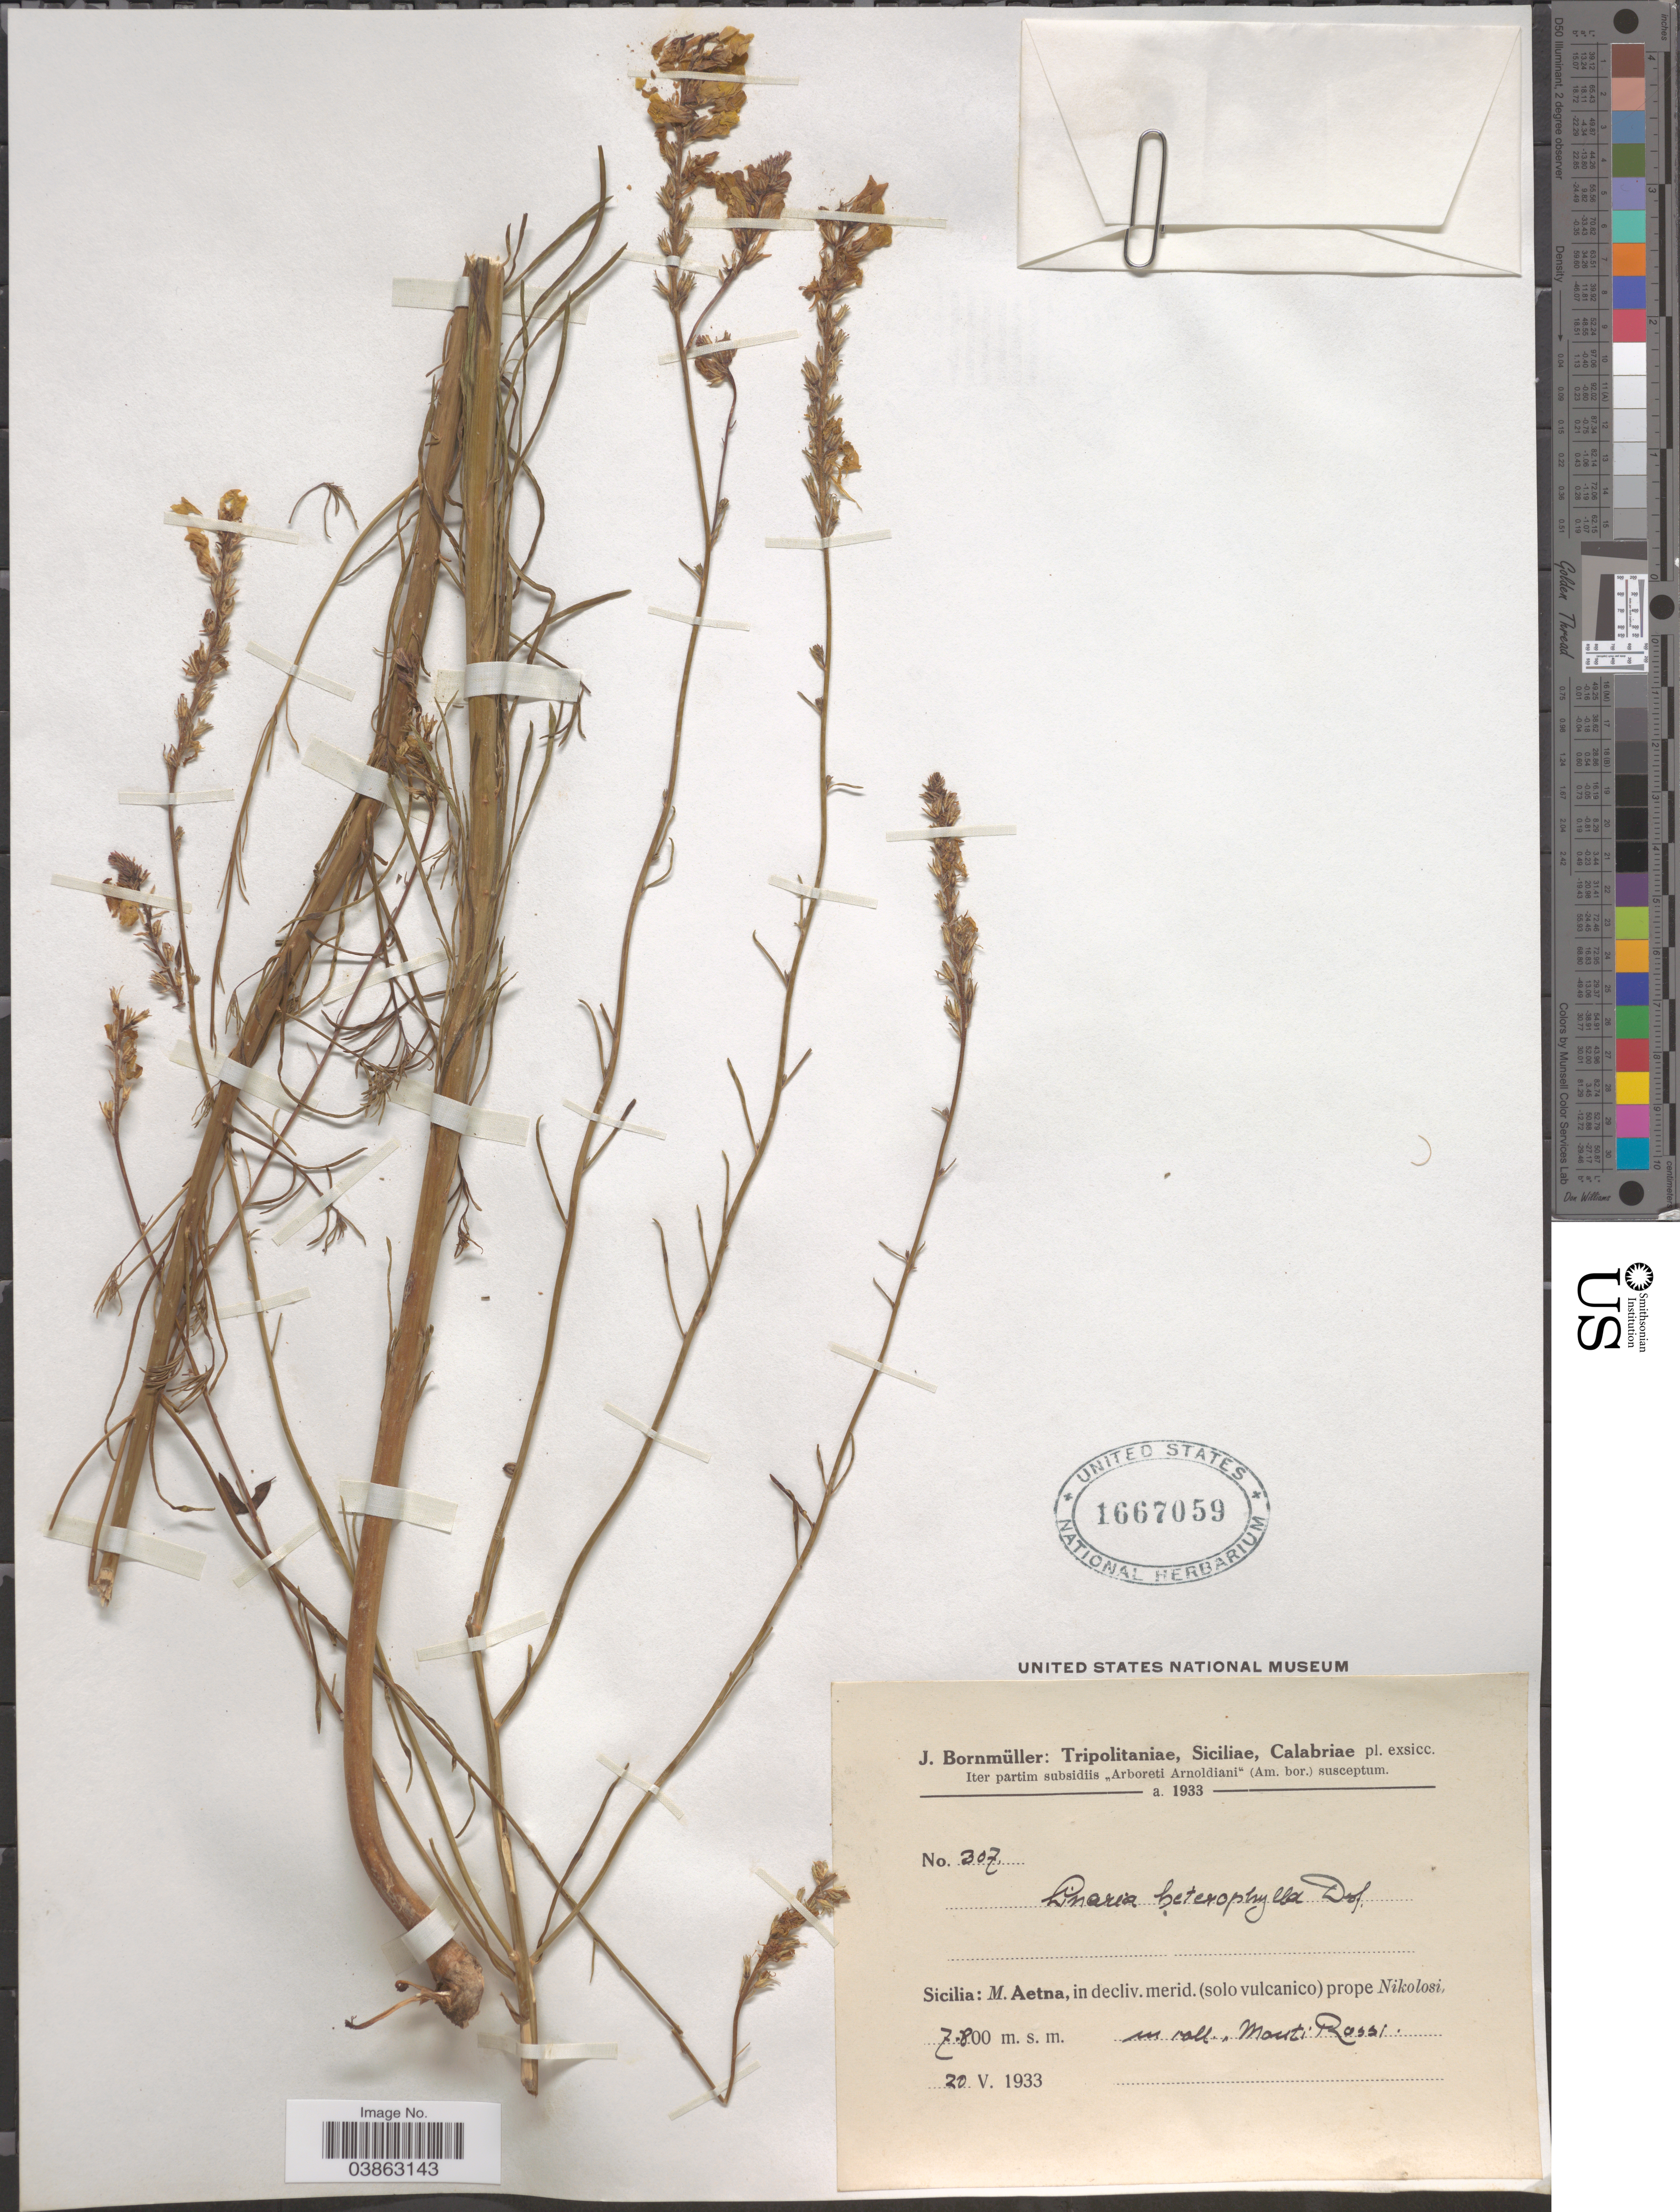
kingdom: Plantae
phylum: Tracheophyta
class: Magnoliopsida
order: Lamiales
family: Plantaginaceae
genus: Linaria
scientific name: Linaria heterophylla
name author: Desf.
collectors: J. Bornmüller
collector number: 307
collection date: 1933-05-20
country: Italy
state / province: Siciliana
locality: Sicilia: M. Aetna, in decliv. merid. (solo vulcanico) prope Nikolosi.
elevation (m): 700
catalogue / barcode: US 1667059